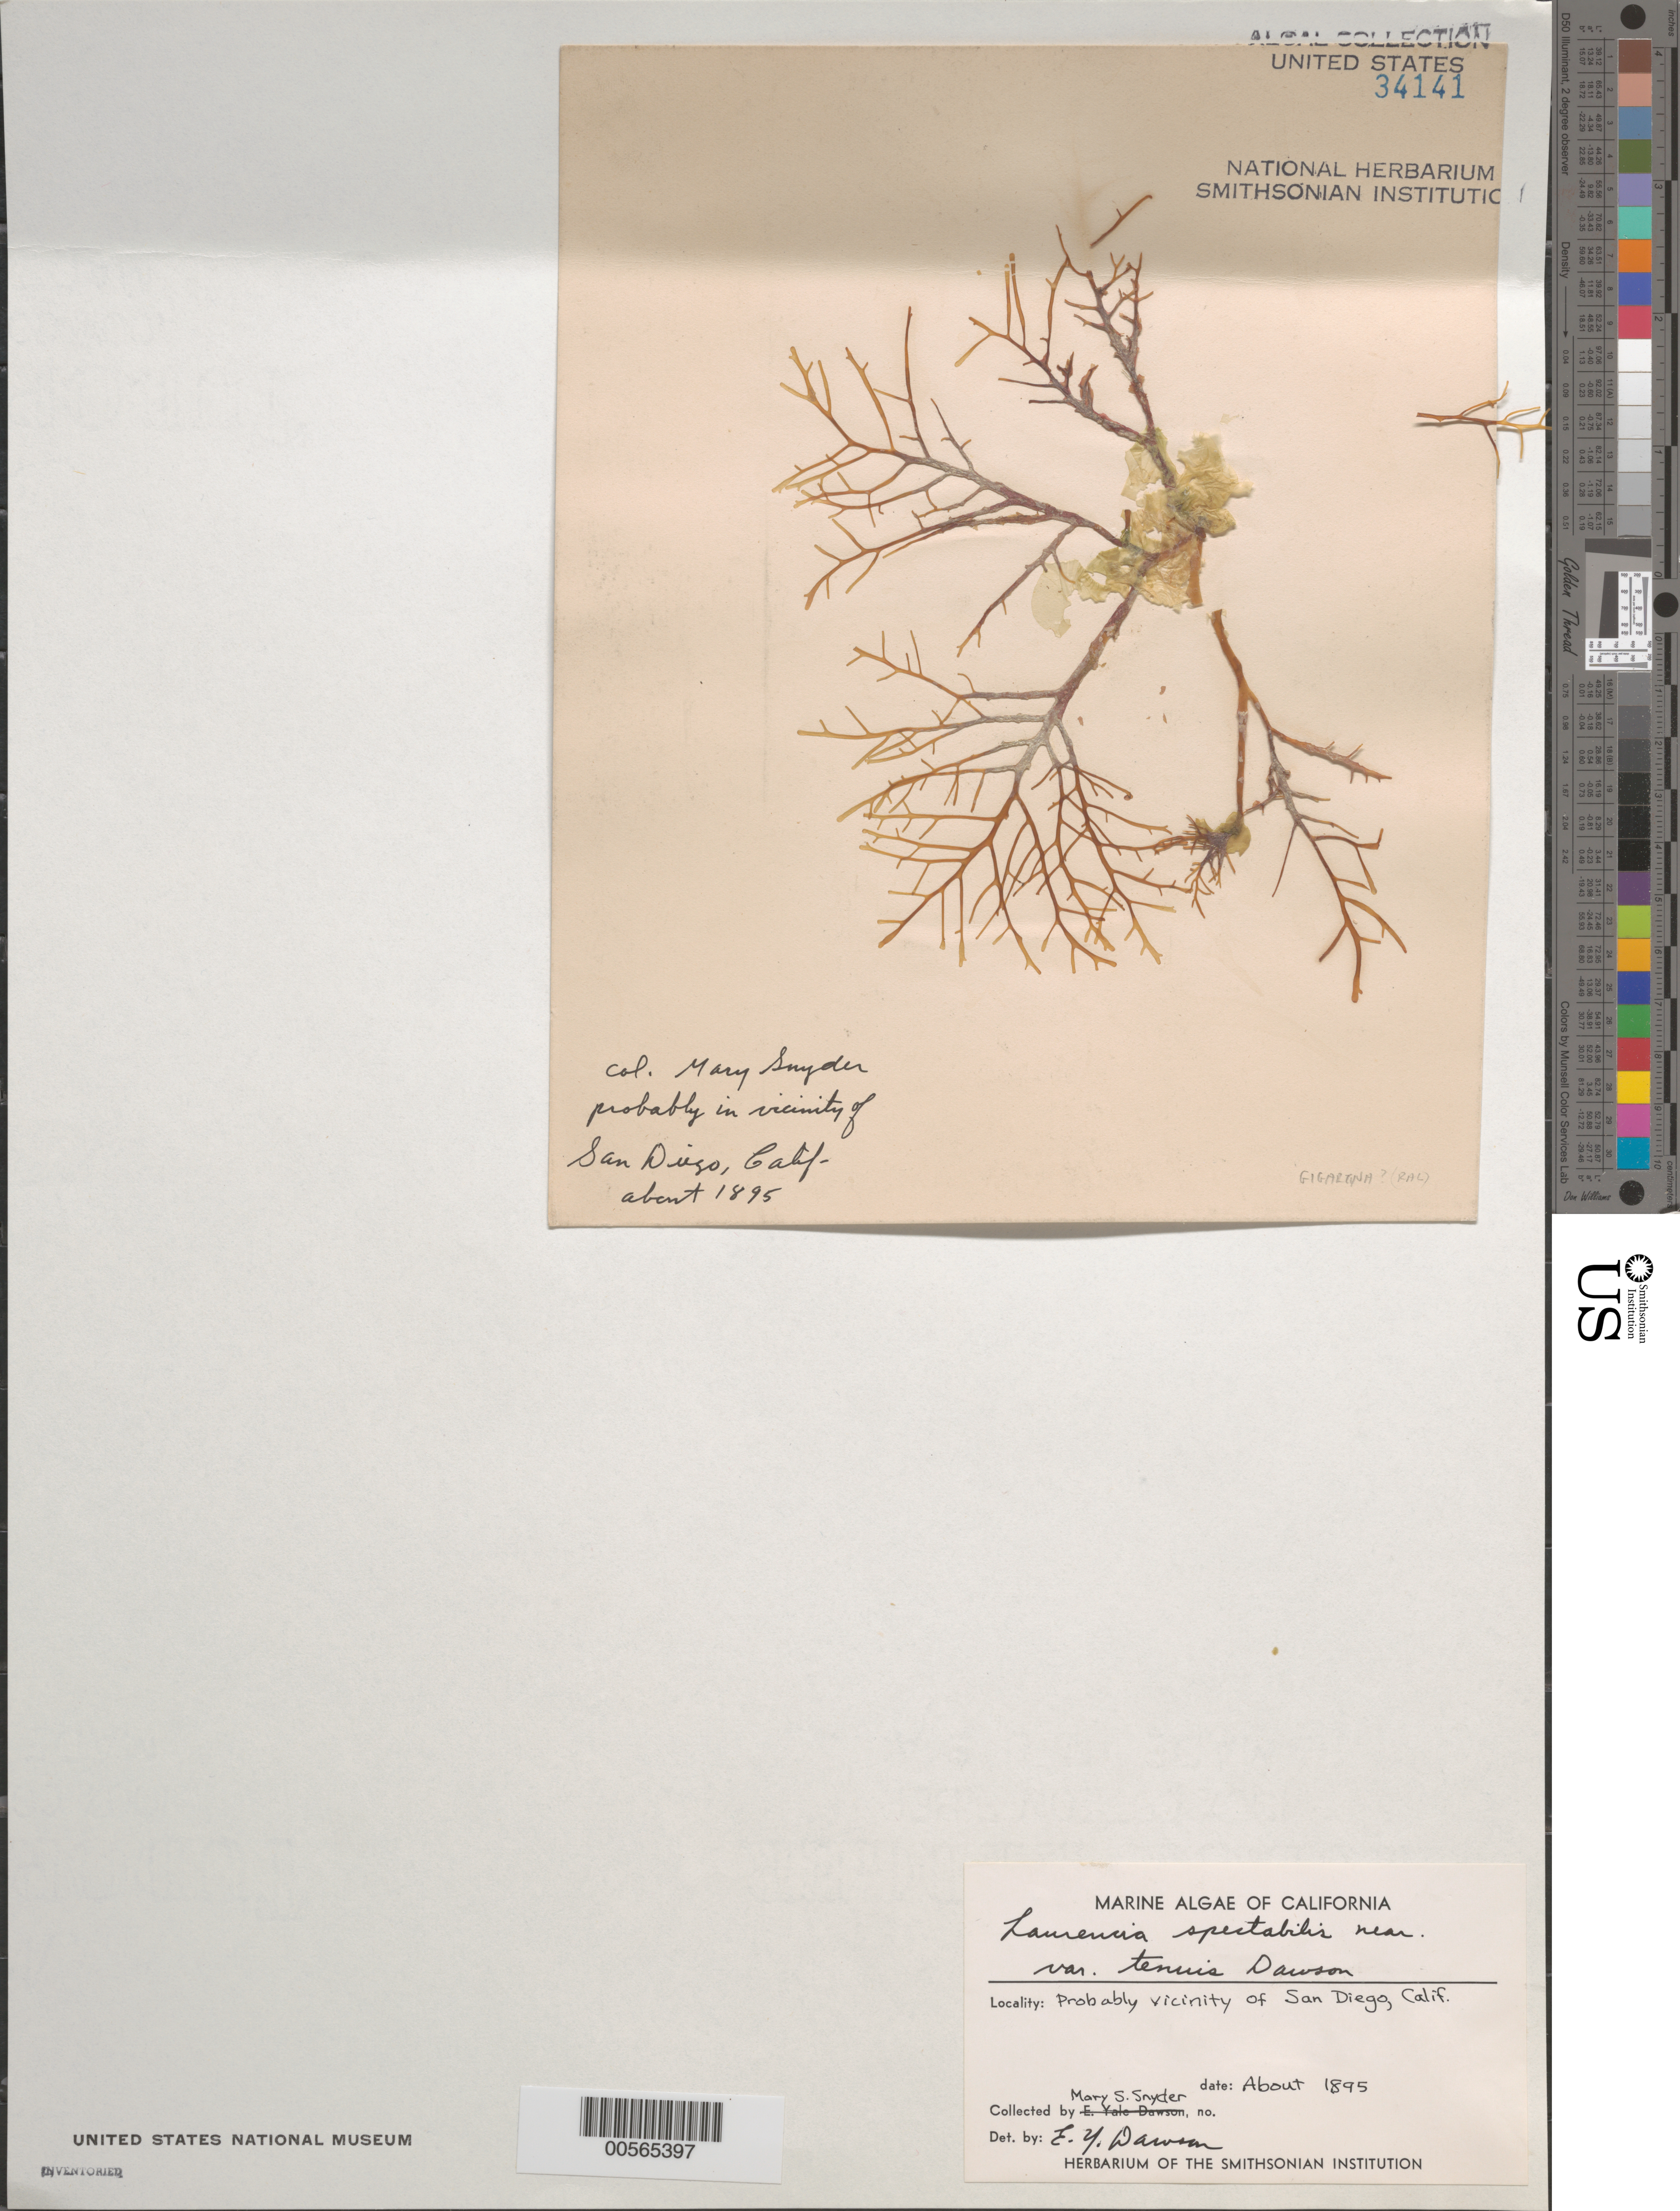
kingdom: Plantae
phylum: Rhodophyta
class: Florideophyceae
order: Ceramiales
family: Rhodomelaceae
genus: Laurencia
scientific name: Laurencia spectabilis var. tenuis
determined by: Dawson, E. Y.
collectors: M. Snyder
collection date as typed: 1895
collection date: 1895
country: United States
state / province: California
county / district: San Diego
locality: Probably San Diego area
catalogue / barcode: US 34141